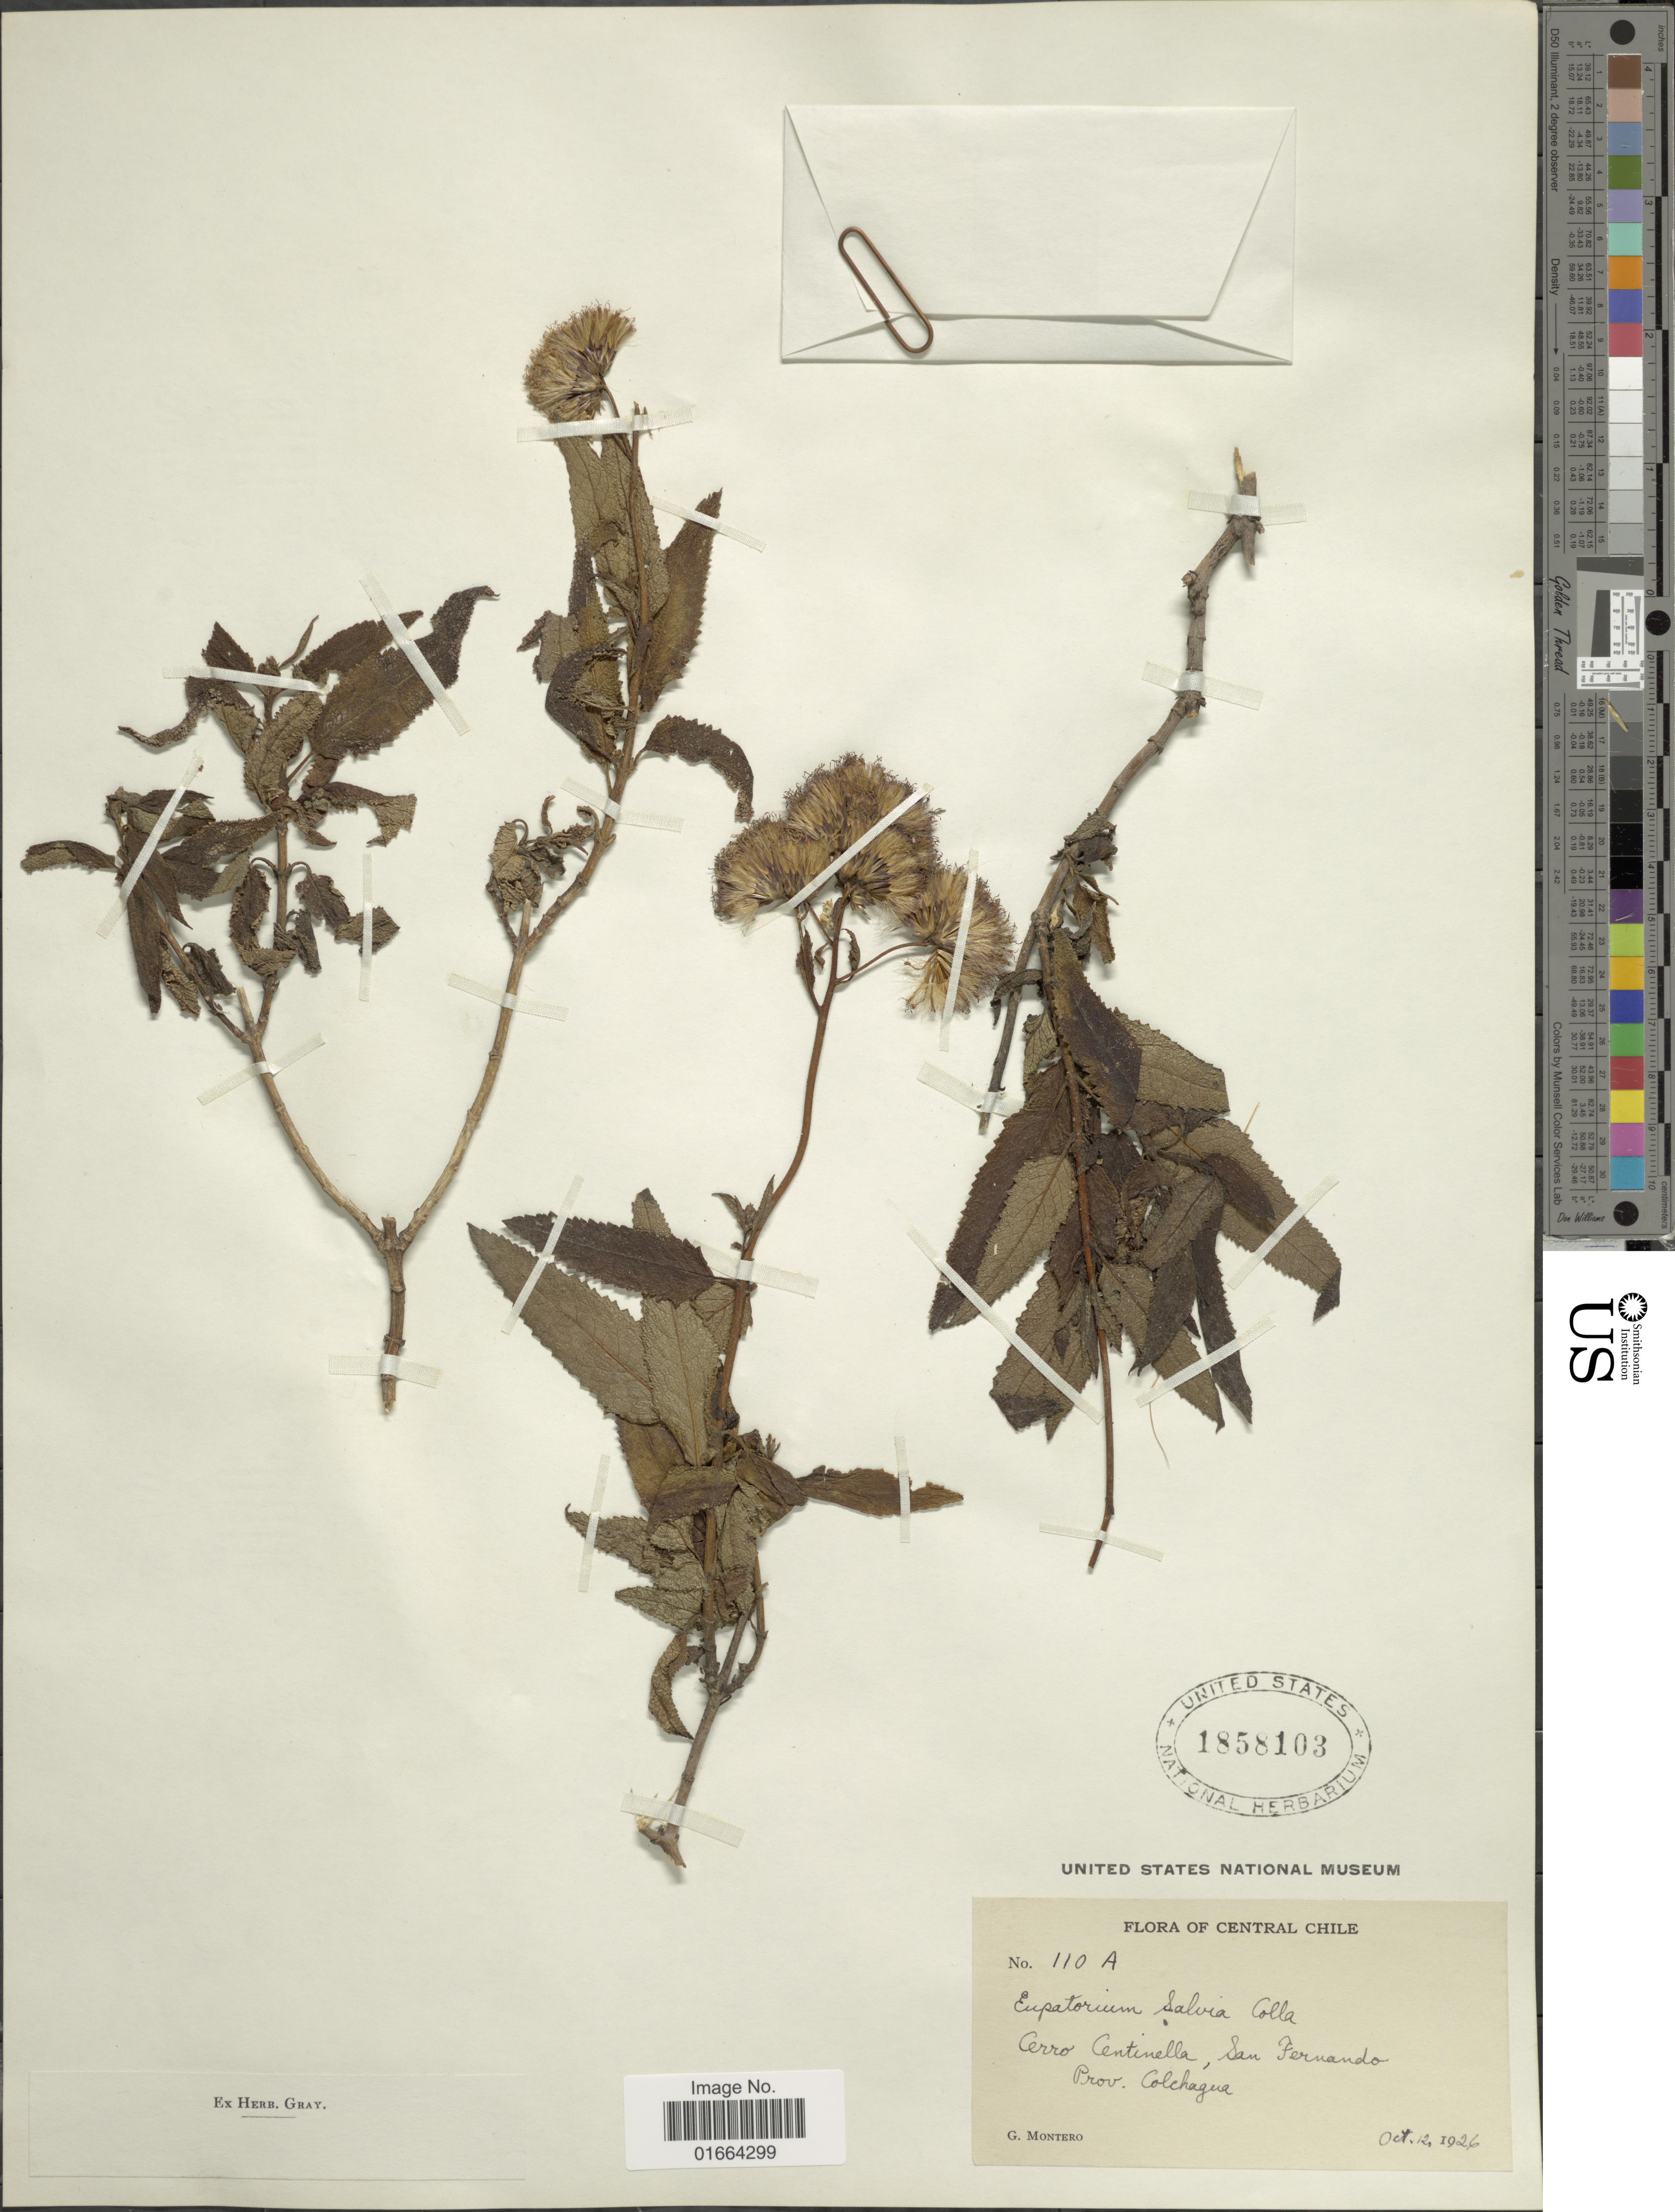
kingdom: Plantae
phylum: Tracheophyta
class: Magnoliopsida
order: Asterales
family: Asteraceae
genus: Aristeguietia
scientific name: Aristeguietia salvia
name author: (Colla) R.M. King & H. Rob.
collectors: G. Montero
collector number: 110A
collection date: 1926-10-12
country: Chile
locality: Central Chile. Cerro Centinella, San Fernando, Prov. Colchagua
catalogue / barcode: US 1858103